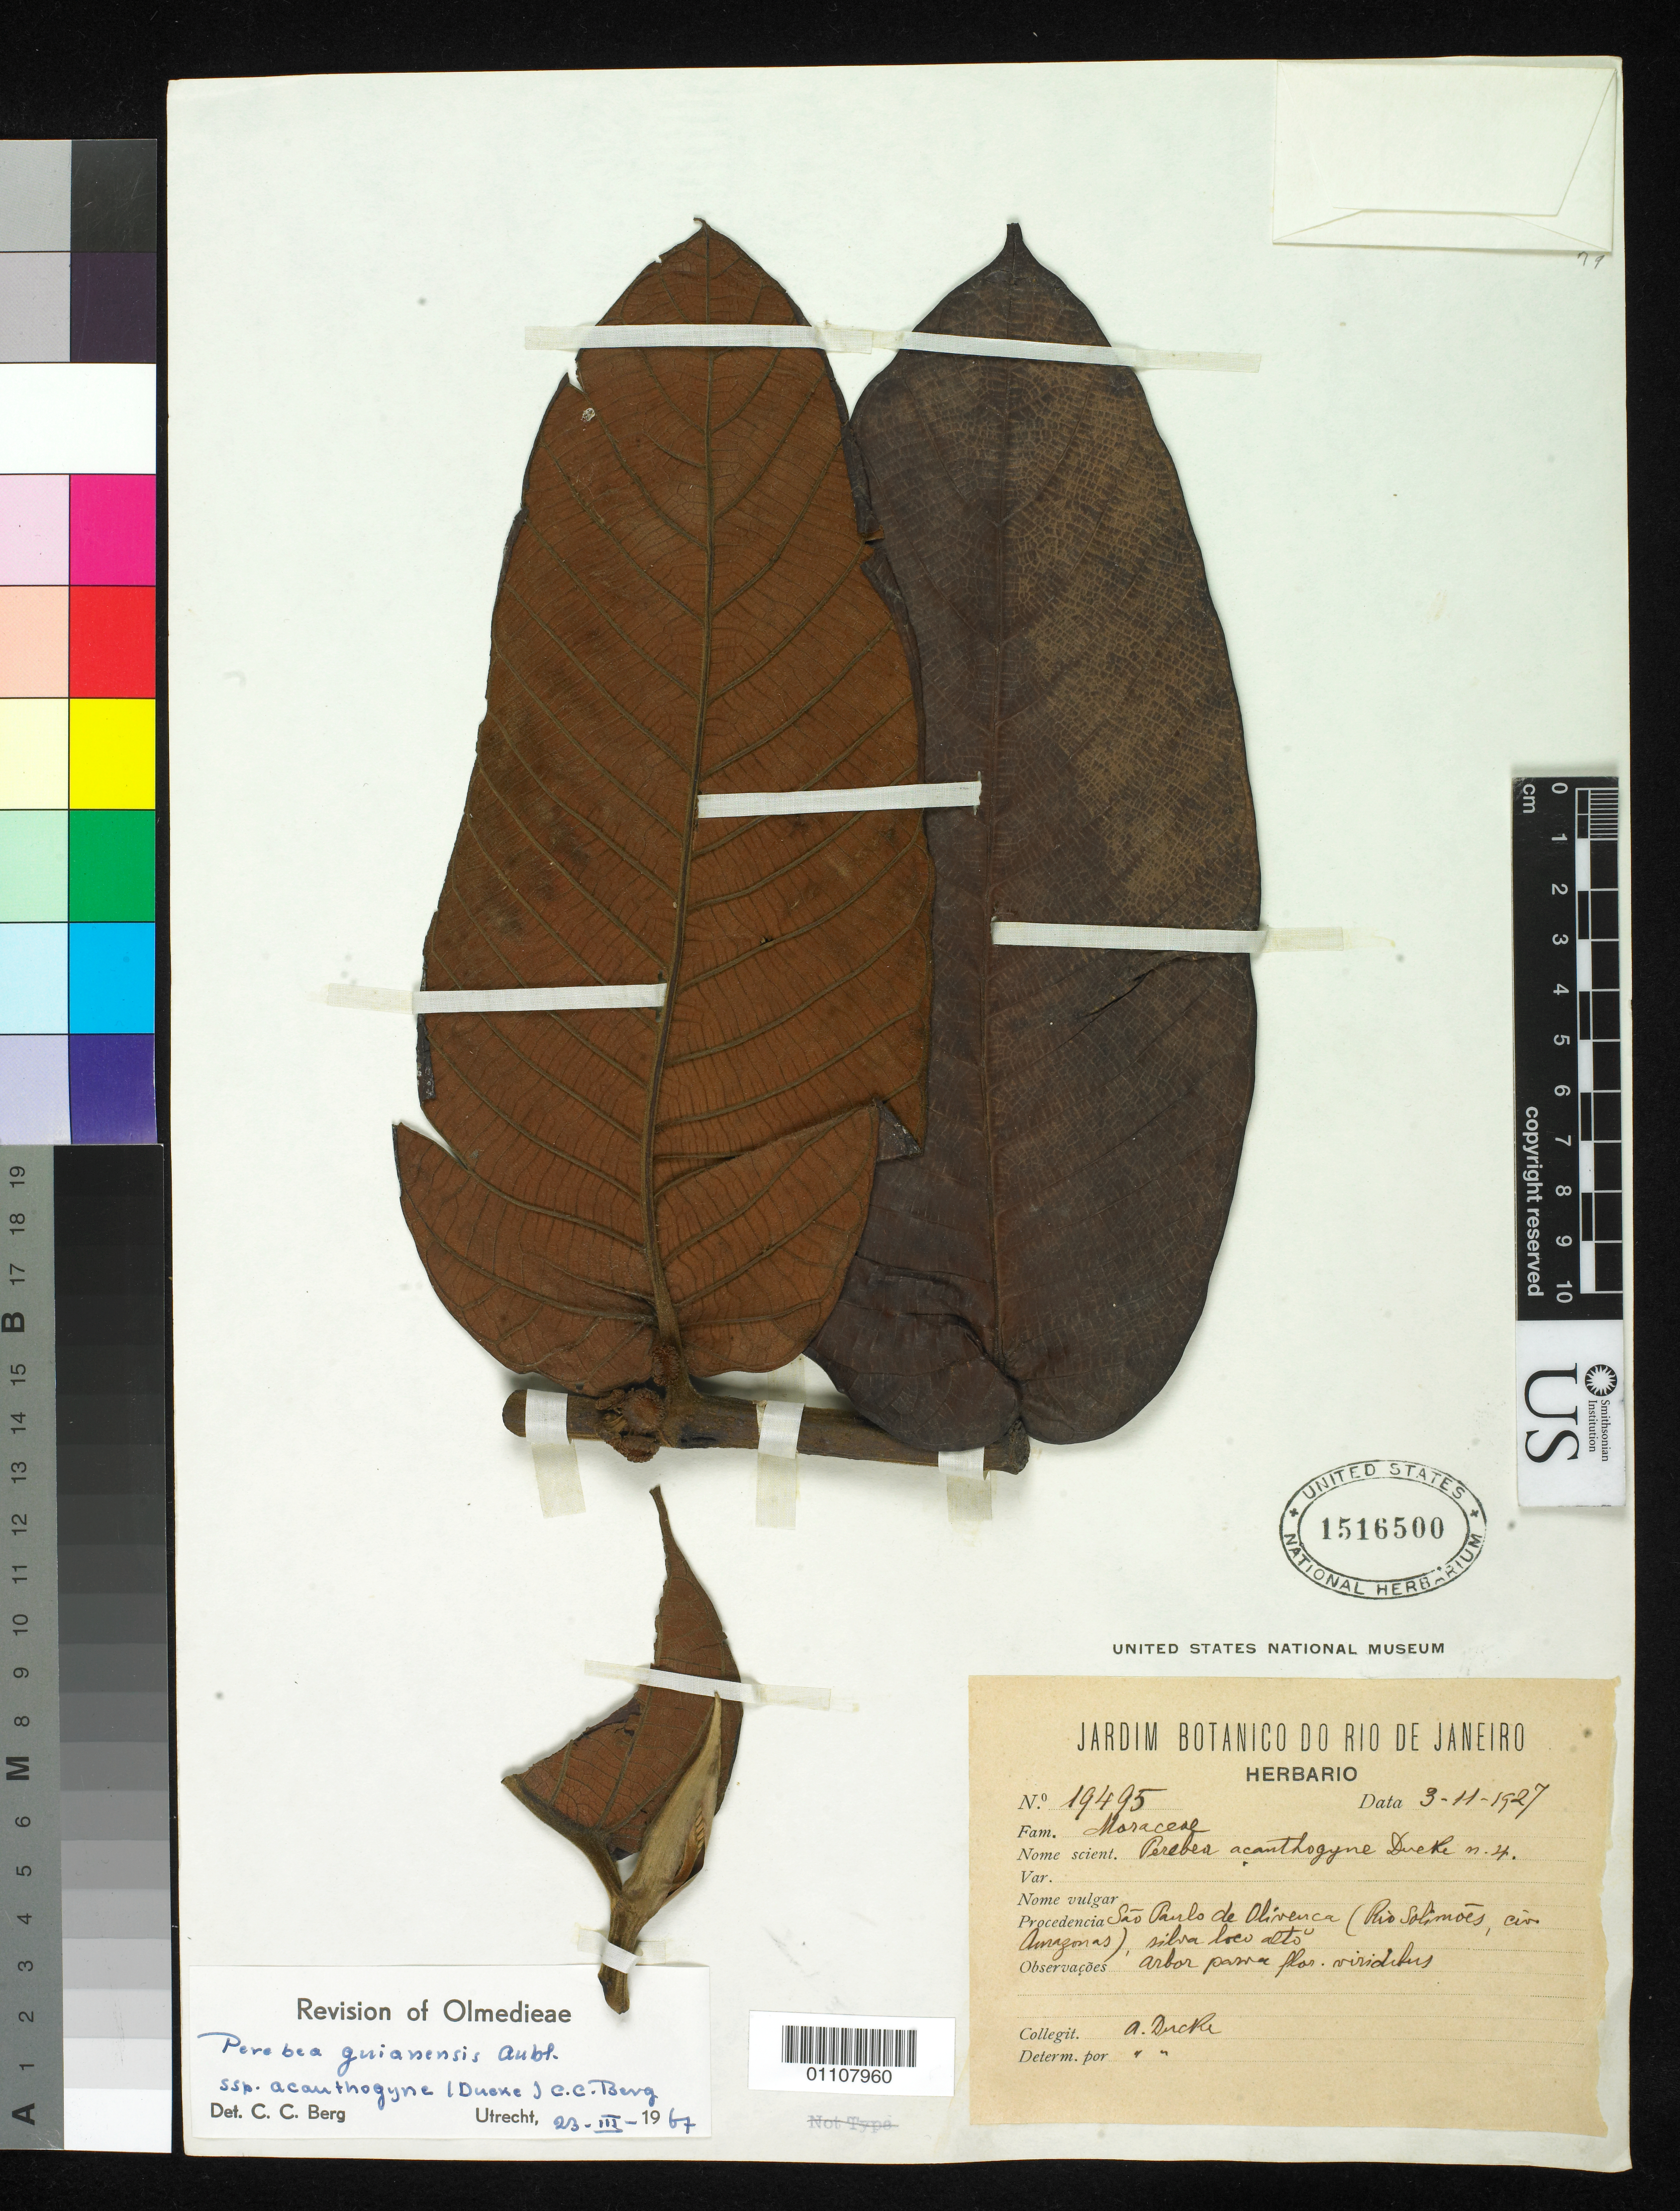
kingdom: Plantae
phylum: Tracheophyta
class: Magnoliopsida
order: Rosales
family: Moraceae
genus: Perebea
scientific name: Perebea acanthogyne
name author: Ducke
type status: Syntype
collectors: A. Ducke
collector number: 19495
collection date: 1927-11-03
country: Brazil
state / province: Amazonas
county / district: San Paulo de Olivenca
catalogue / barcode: US 1516500